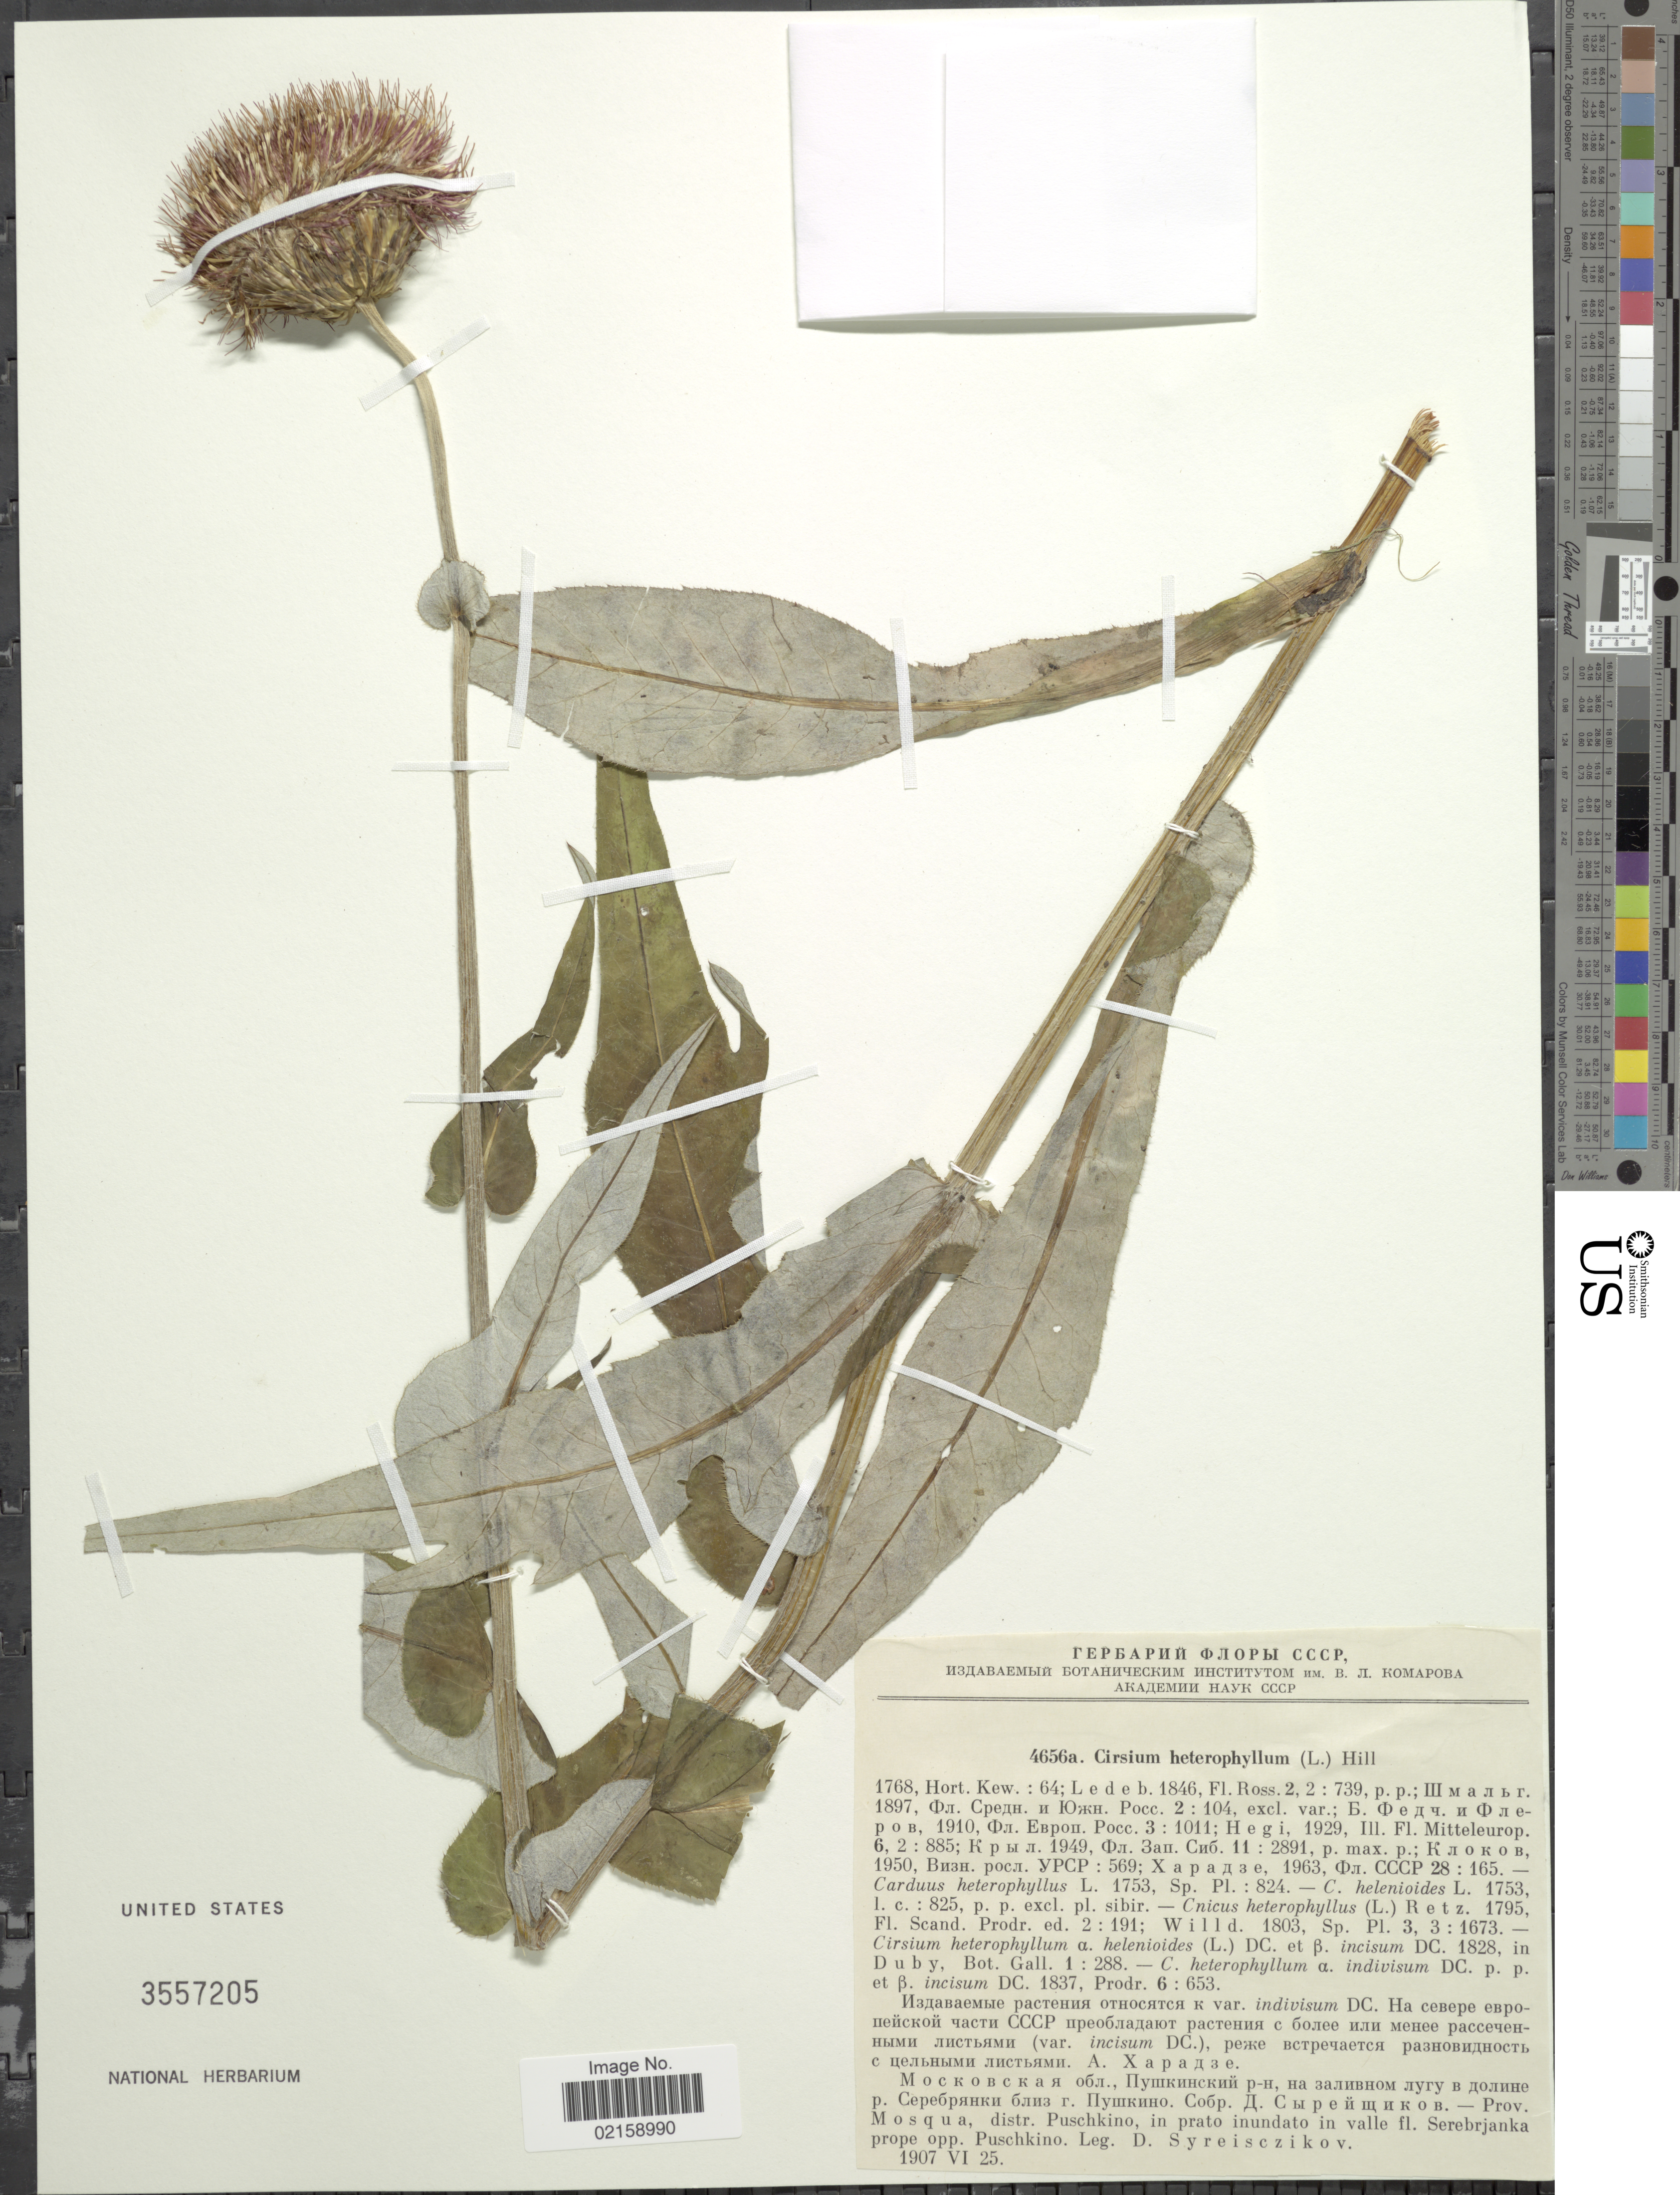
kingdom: Plantae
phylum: Tracheophyta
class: Magnoliopsida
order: Asterales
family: Asteraceae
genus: Cirsium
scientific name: Cirsium heterophyllum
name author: (L.) Hill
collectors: D. Syreisczikov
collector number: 4656a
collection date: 1907-06-25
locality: Prov. Mosqua, distr. Puschkino, in prato inundato in valle fl. Serebrjanka prope opp. Puschkino.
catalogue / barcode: US 3557205